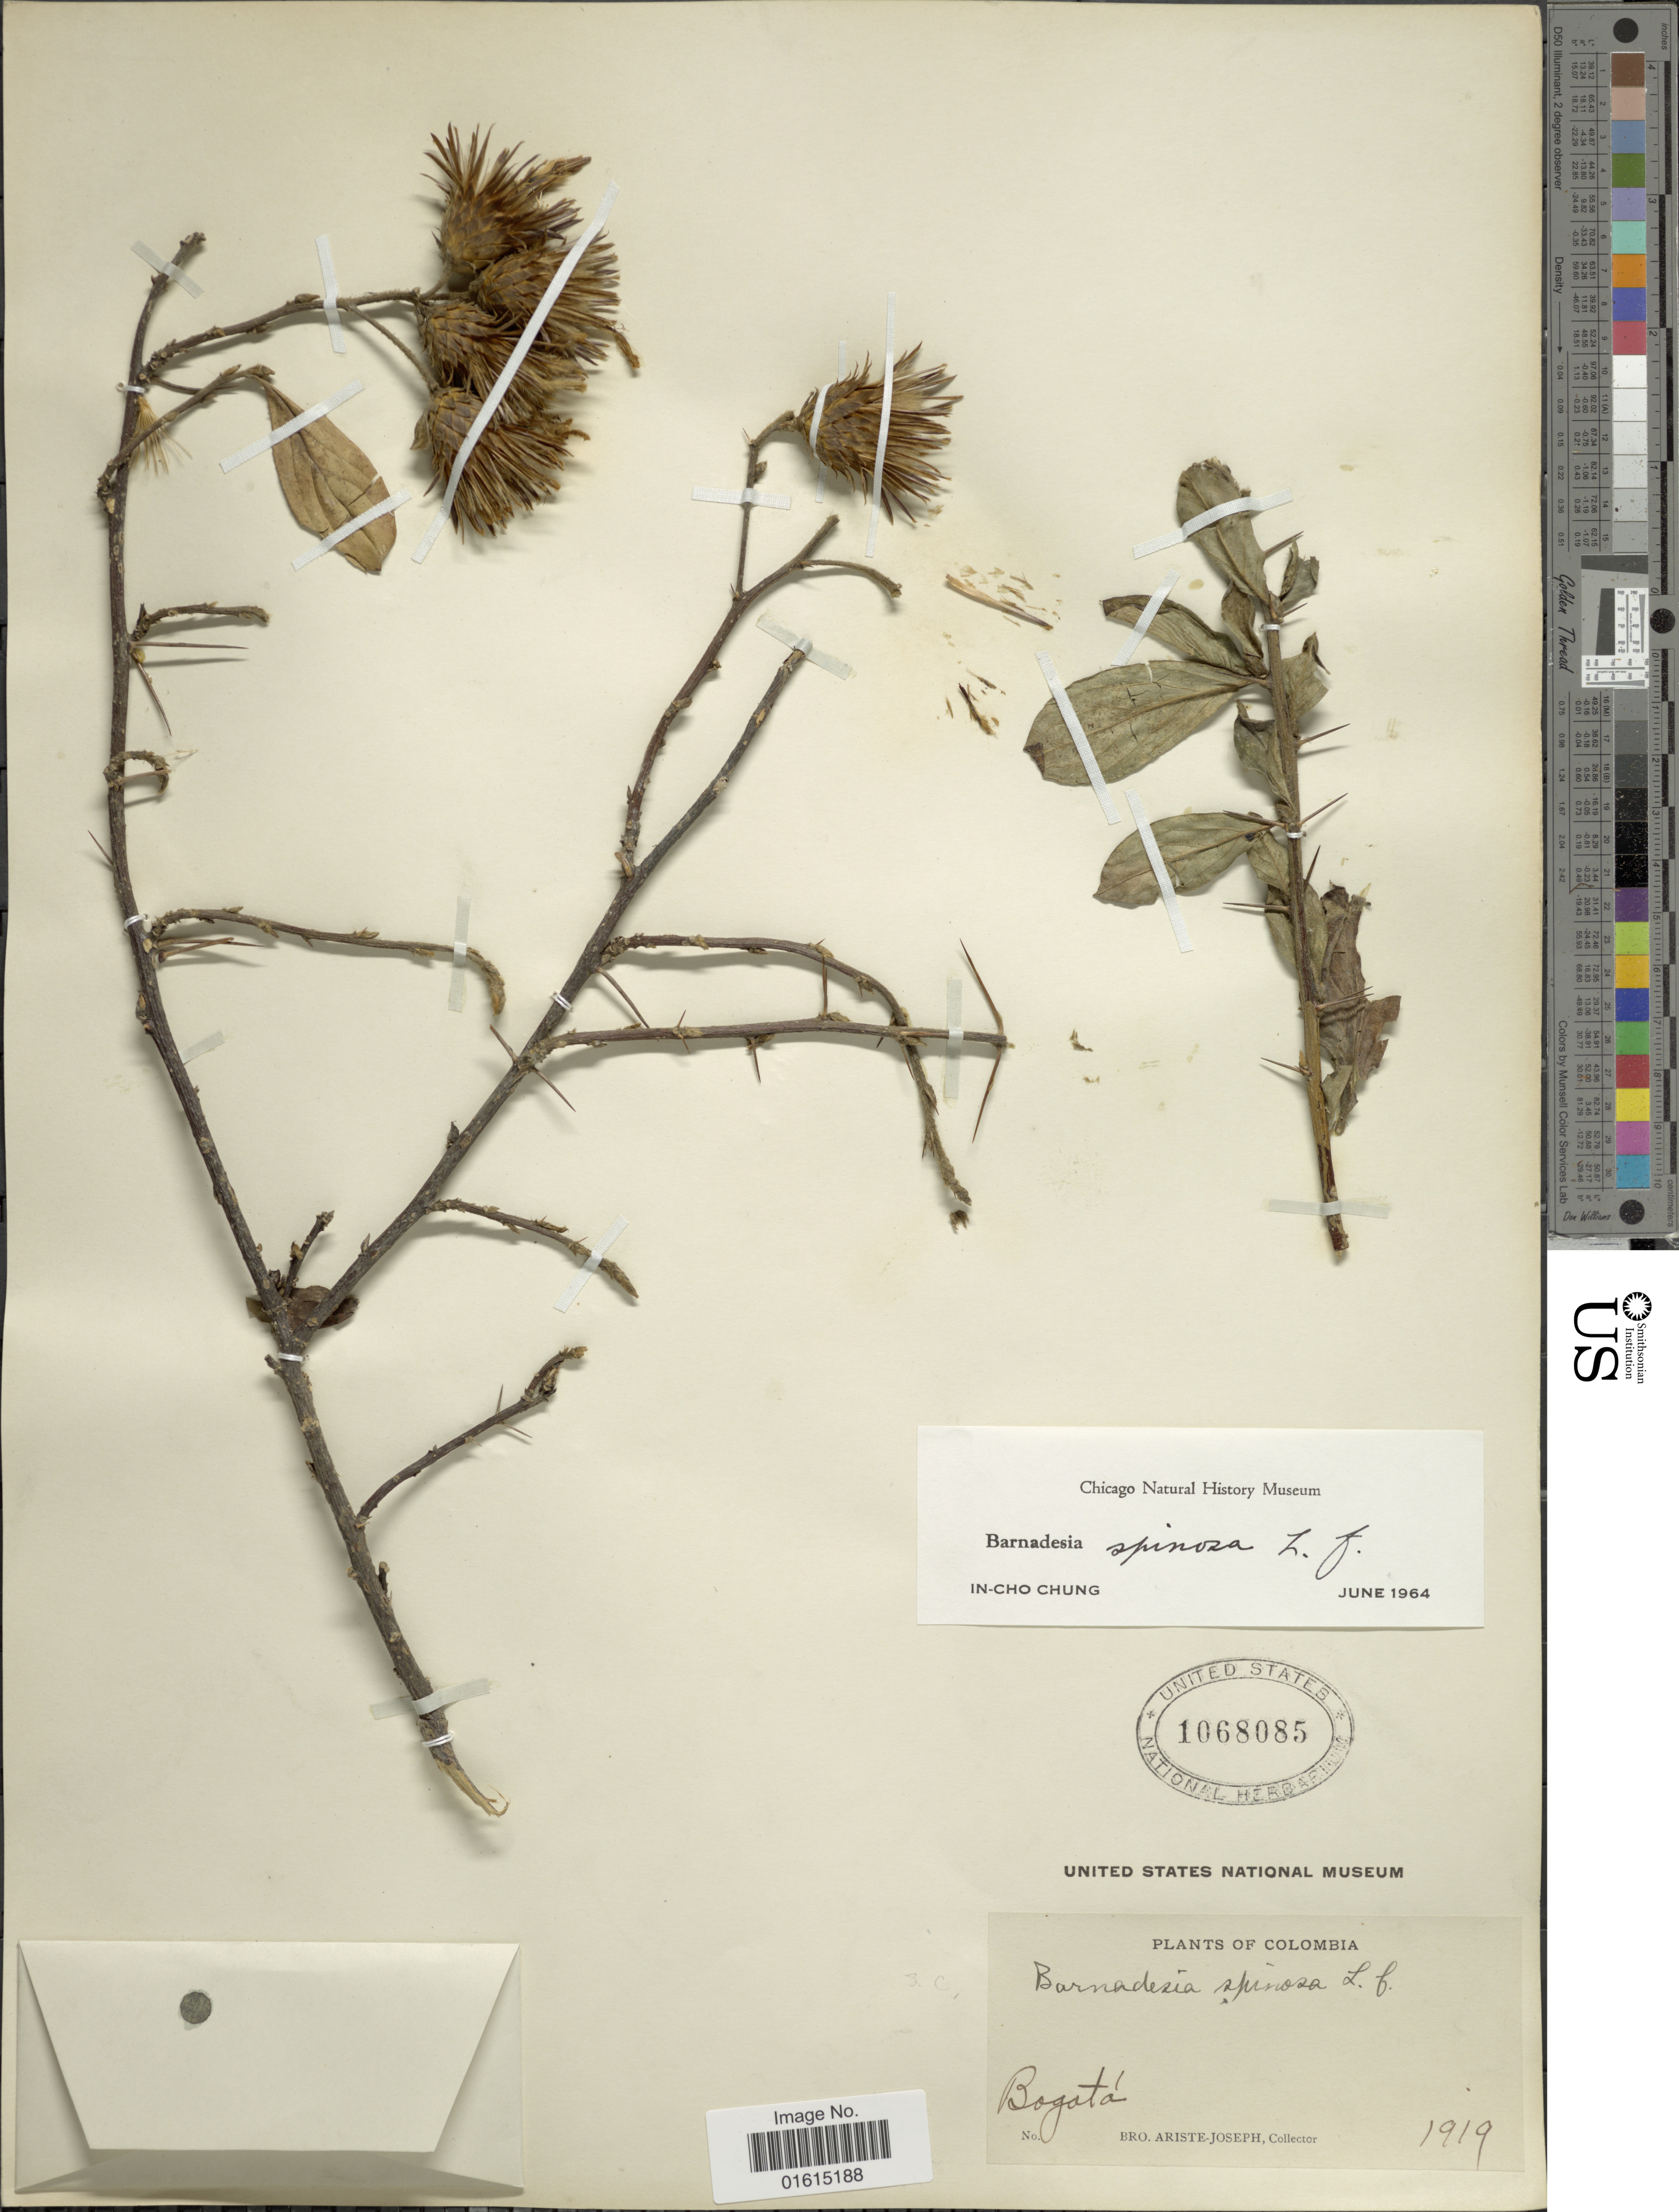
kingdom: Plantae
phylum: Tracheophyta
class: Magnoliopsida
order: Asterales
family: Asteraceae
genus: Barnadesia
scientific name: Barnadesia spinosa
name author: L. f.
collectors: Bro. Ariste-Joseph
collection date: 1919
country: Colombia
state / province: Bogota D.C.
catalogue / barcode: US 1068085